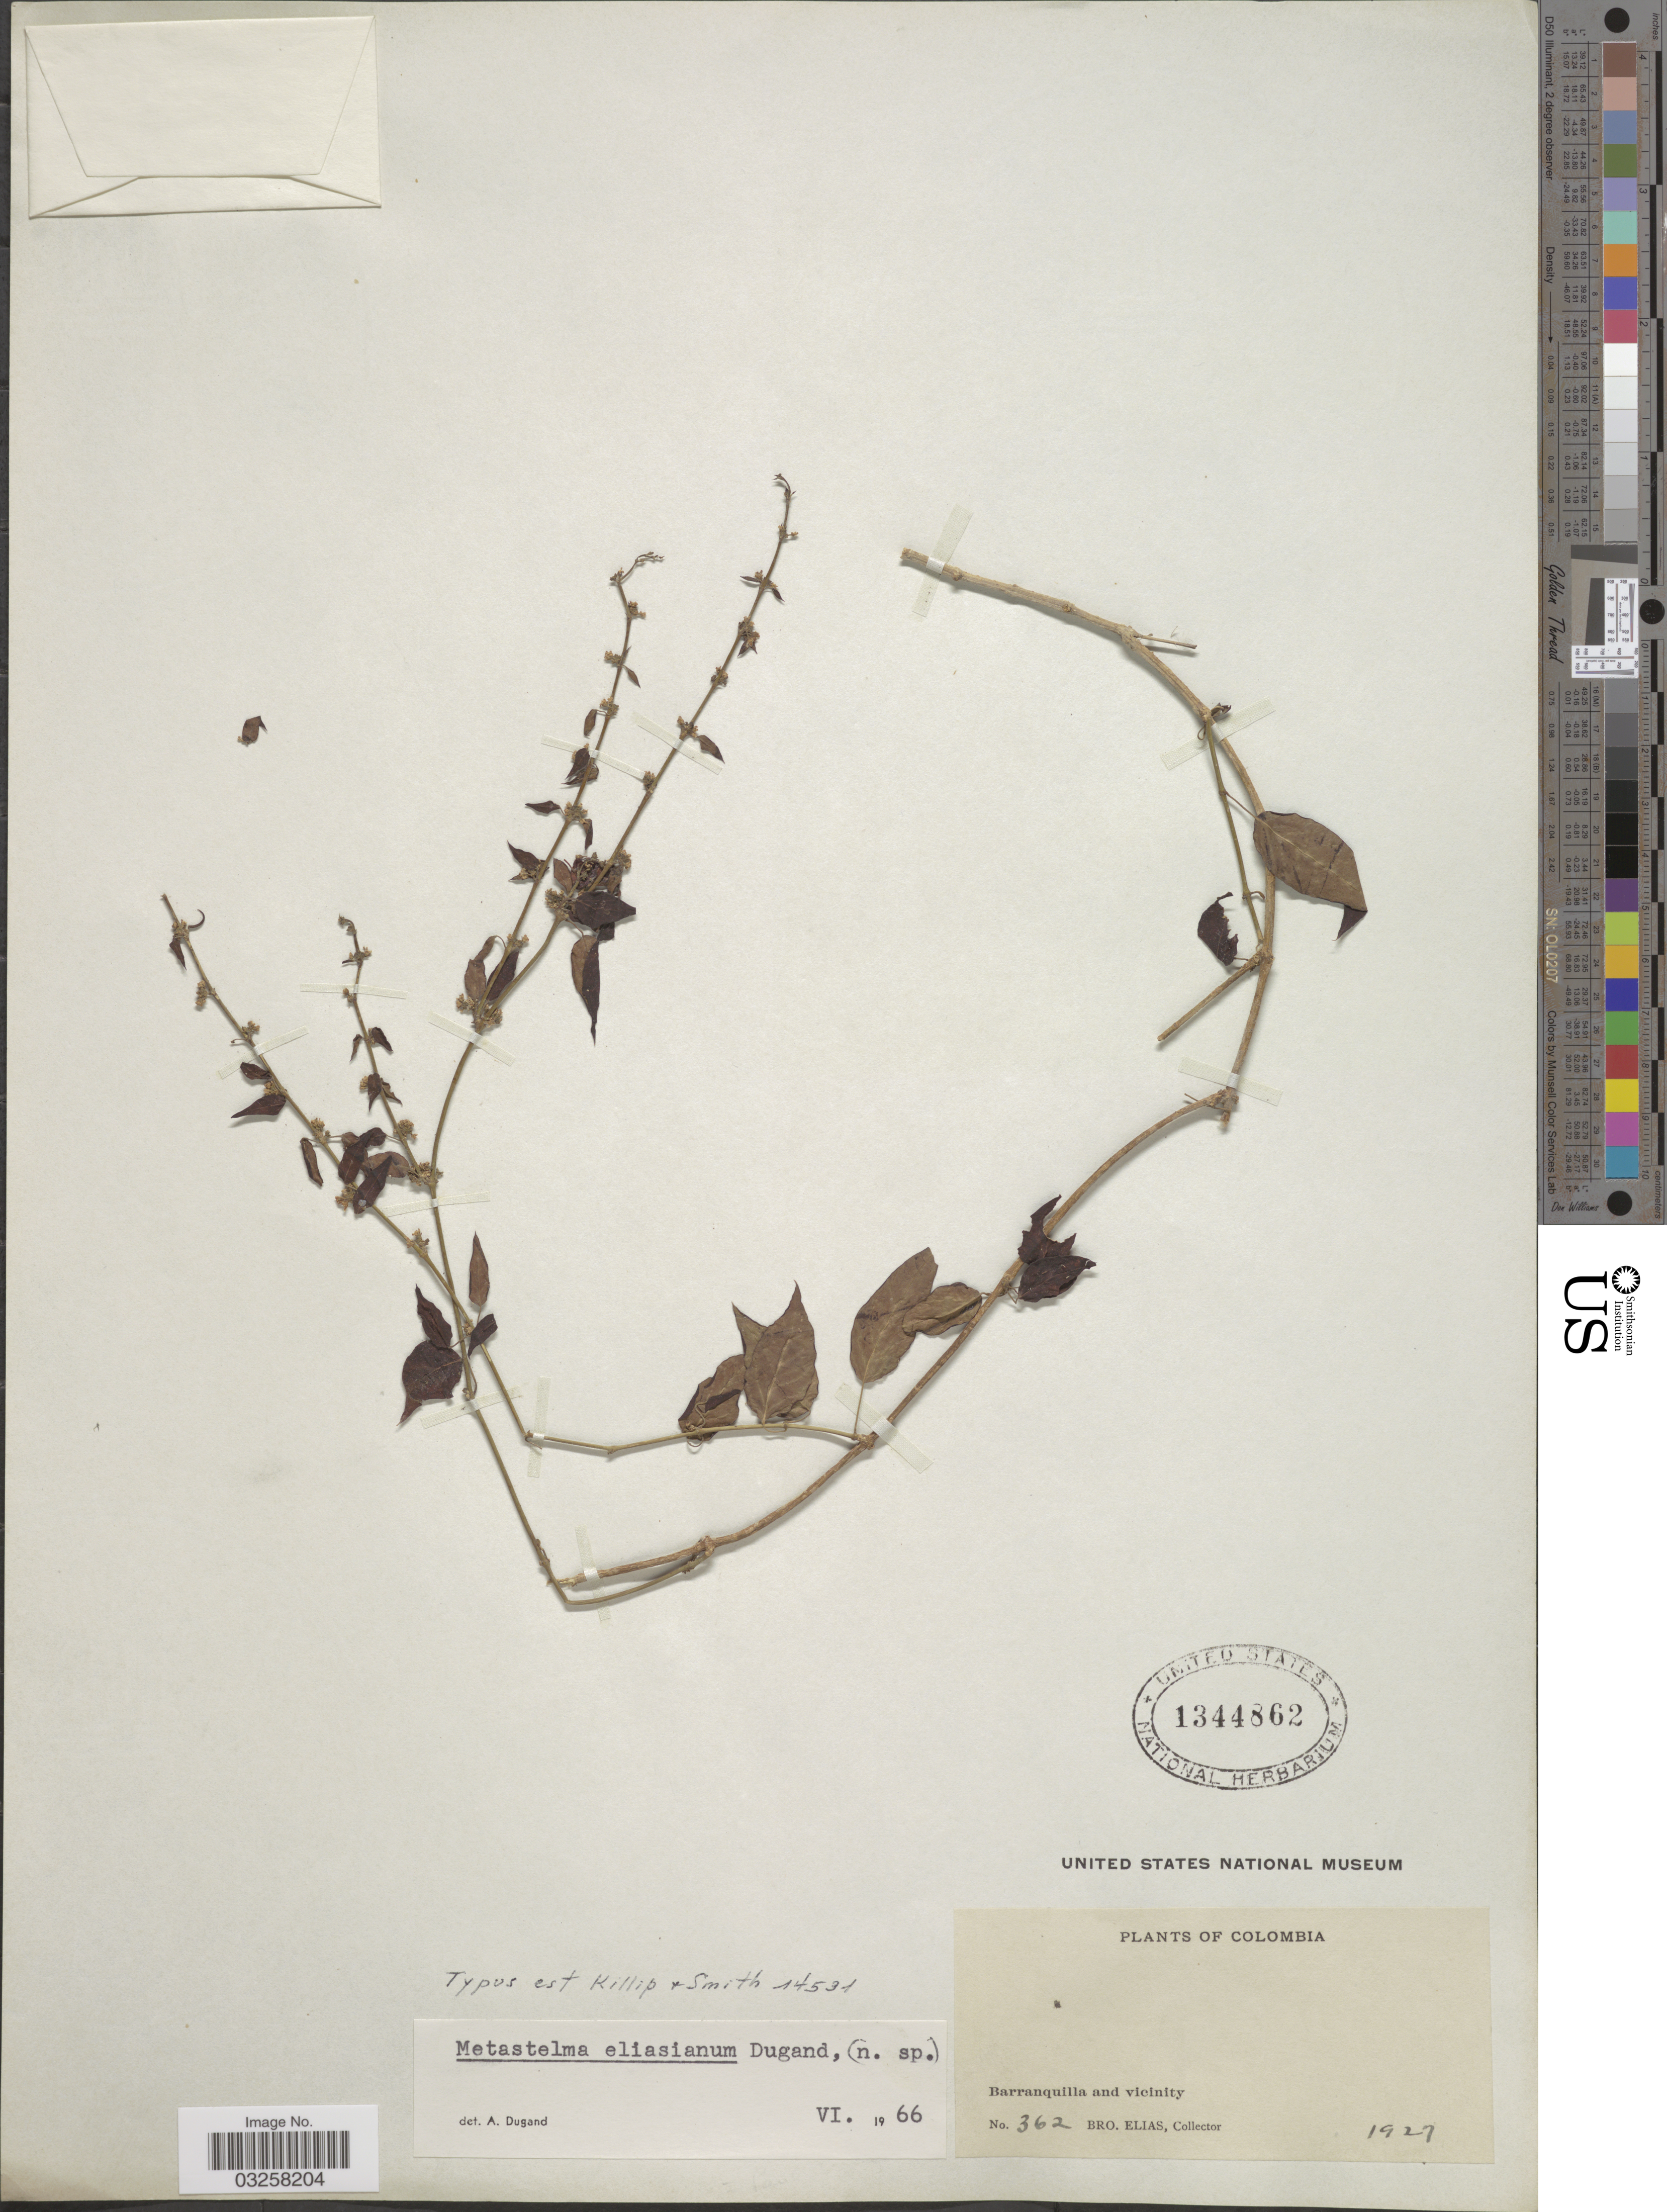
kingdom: Plantae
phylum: Tracheophyta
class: Magnoliopsida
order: Gentianales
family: Apocynaceae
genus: Metastelma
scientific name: Metastelma eliasianum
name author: Dugand G.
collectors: Bro. Elias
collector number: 362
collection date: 1927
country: Colombia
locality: Barranquilla and vicinity.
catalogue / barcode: US 1344862